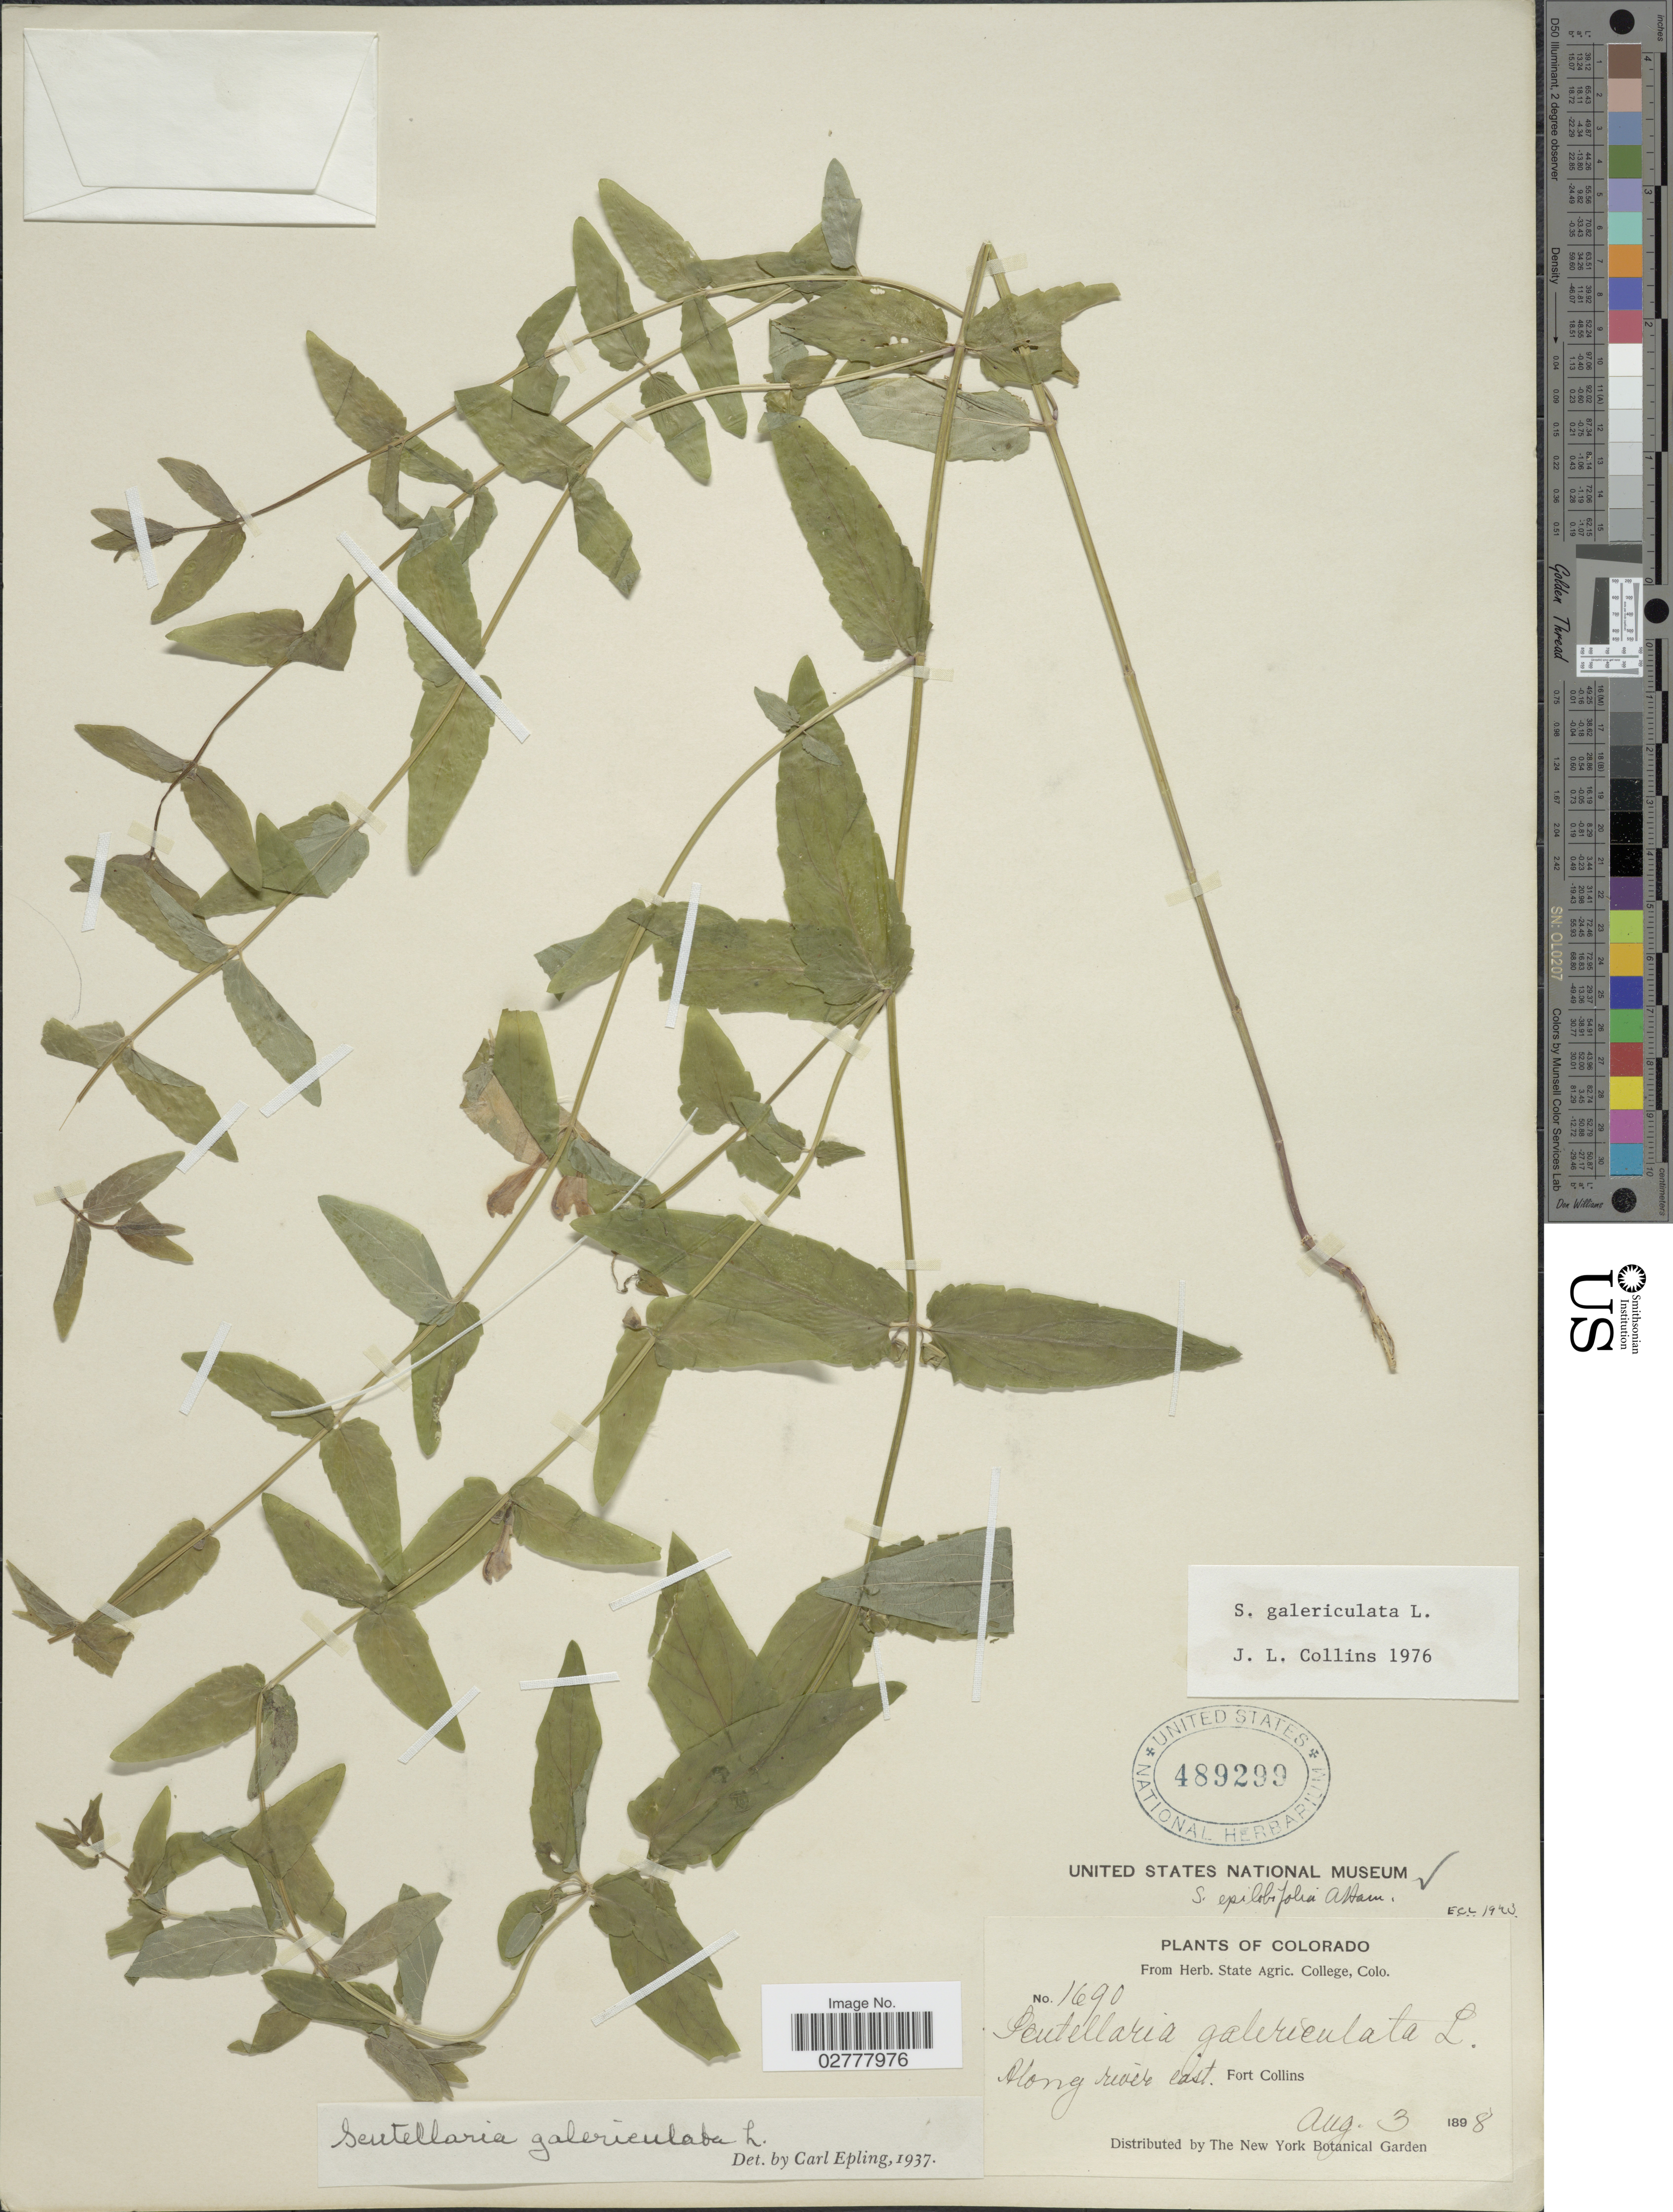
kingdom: Plantae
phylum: Tracheophyta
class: Magnoliopsida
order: Lamiales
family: Lamiaceae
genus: Scutellaria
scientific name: Scutellaria galericulata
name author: L.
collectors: ex herb. State Agric. College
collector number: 1690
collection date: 1898-08-03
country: United States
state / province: Colorado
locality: Along river east, Fort Collins.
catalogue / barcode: US 489299